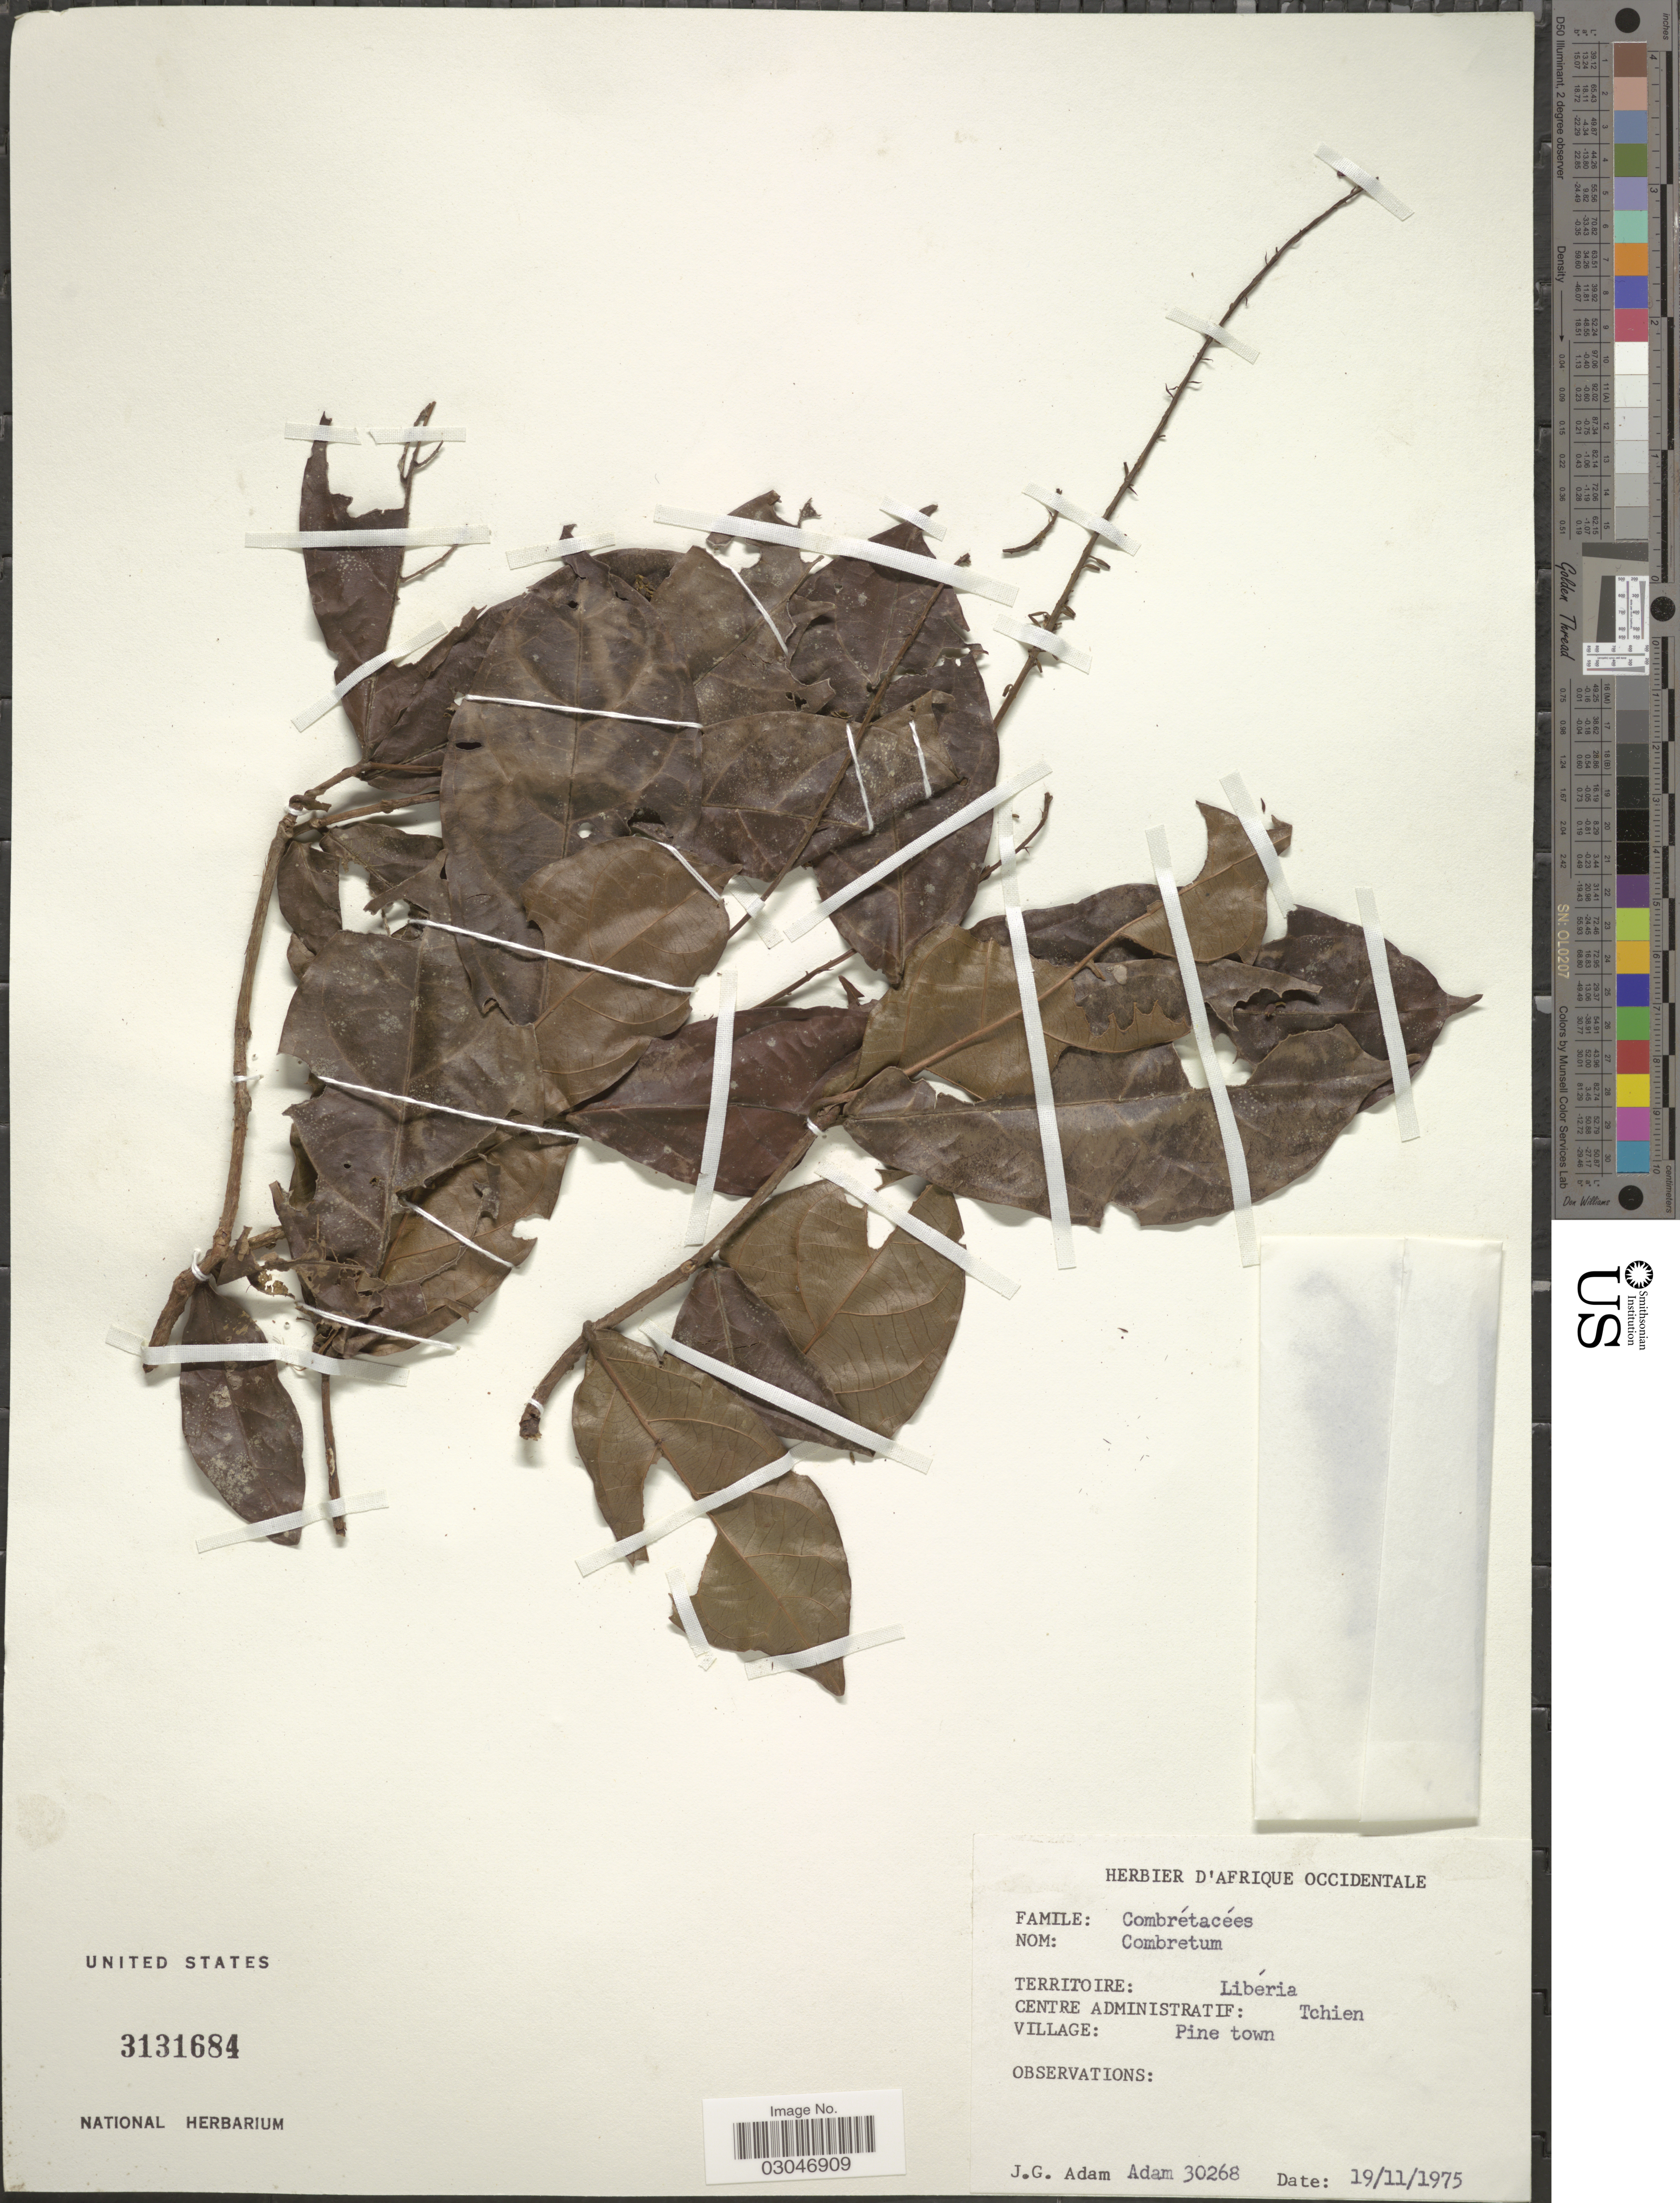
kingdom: Plantae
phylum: Tracheophyta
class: Magnoliopsida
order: Myrtales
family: Combretaceae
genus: Combretum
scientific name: Combretum sp.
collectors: J. Adam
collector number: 30268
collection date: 1975-11-19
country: Liberia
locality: Territoire: Liberia, Centre Administratif: Tchien. Village: Pine town.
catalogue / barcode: US 3131684